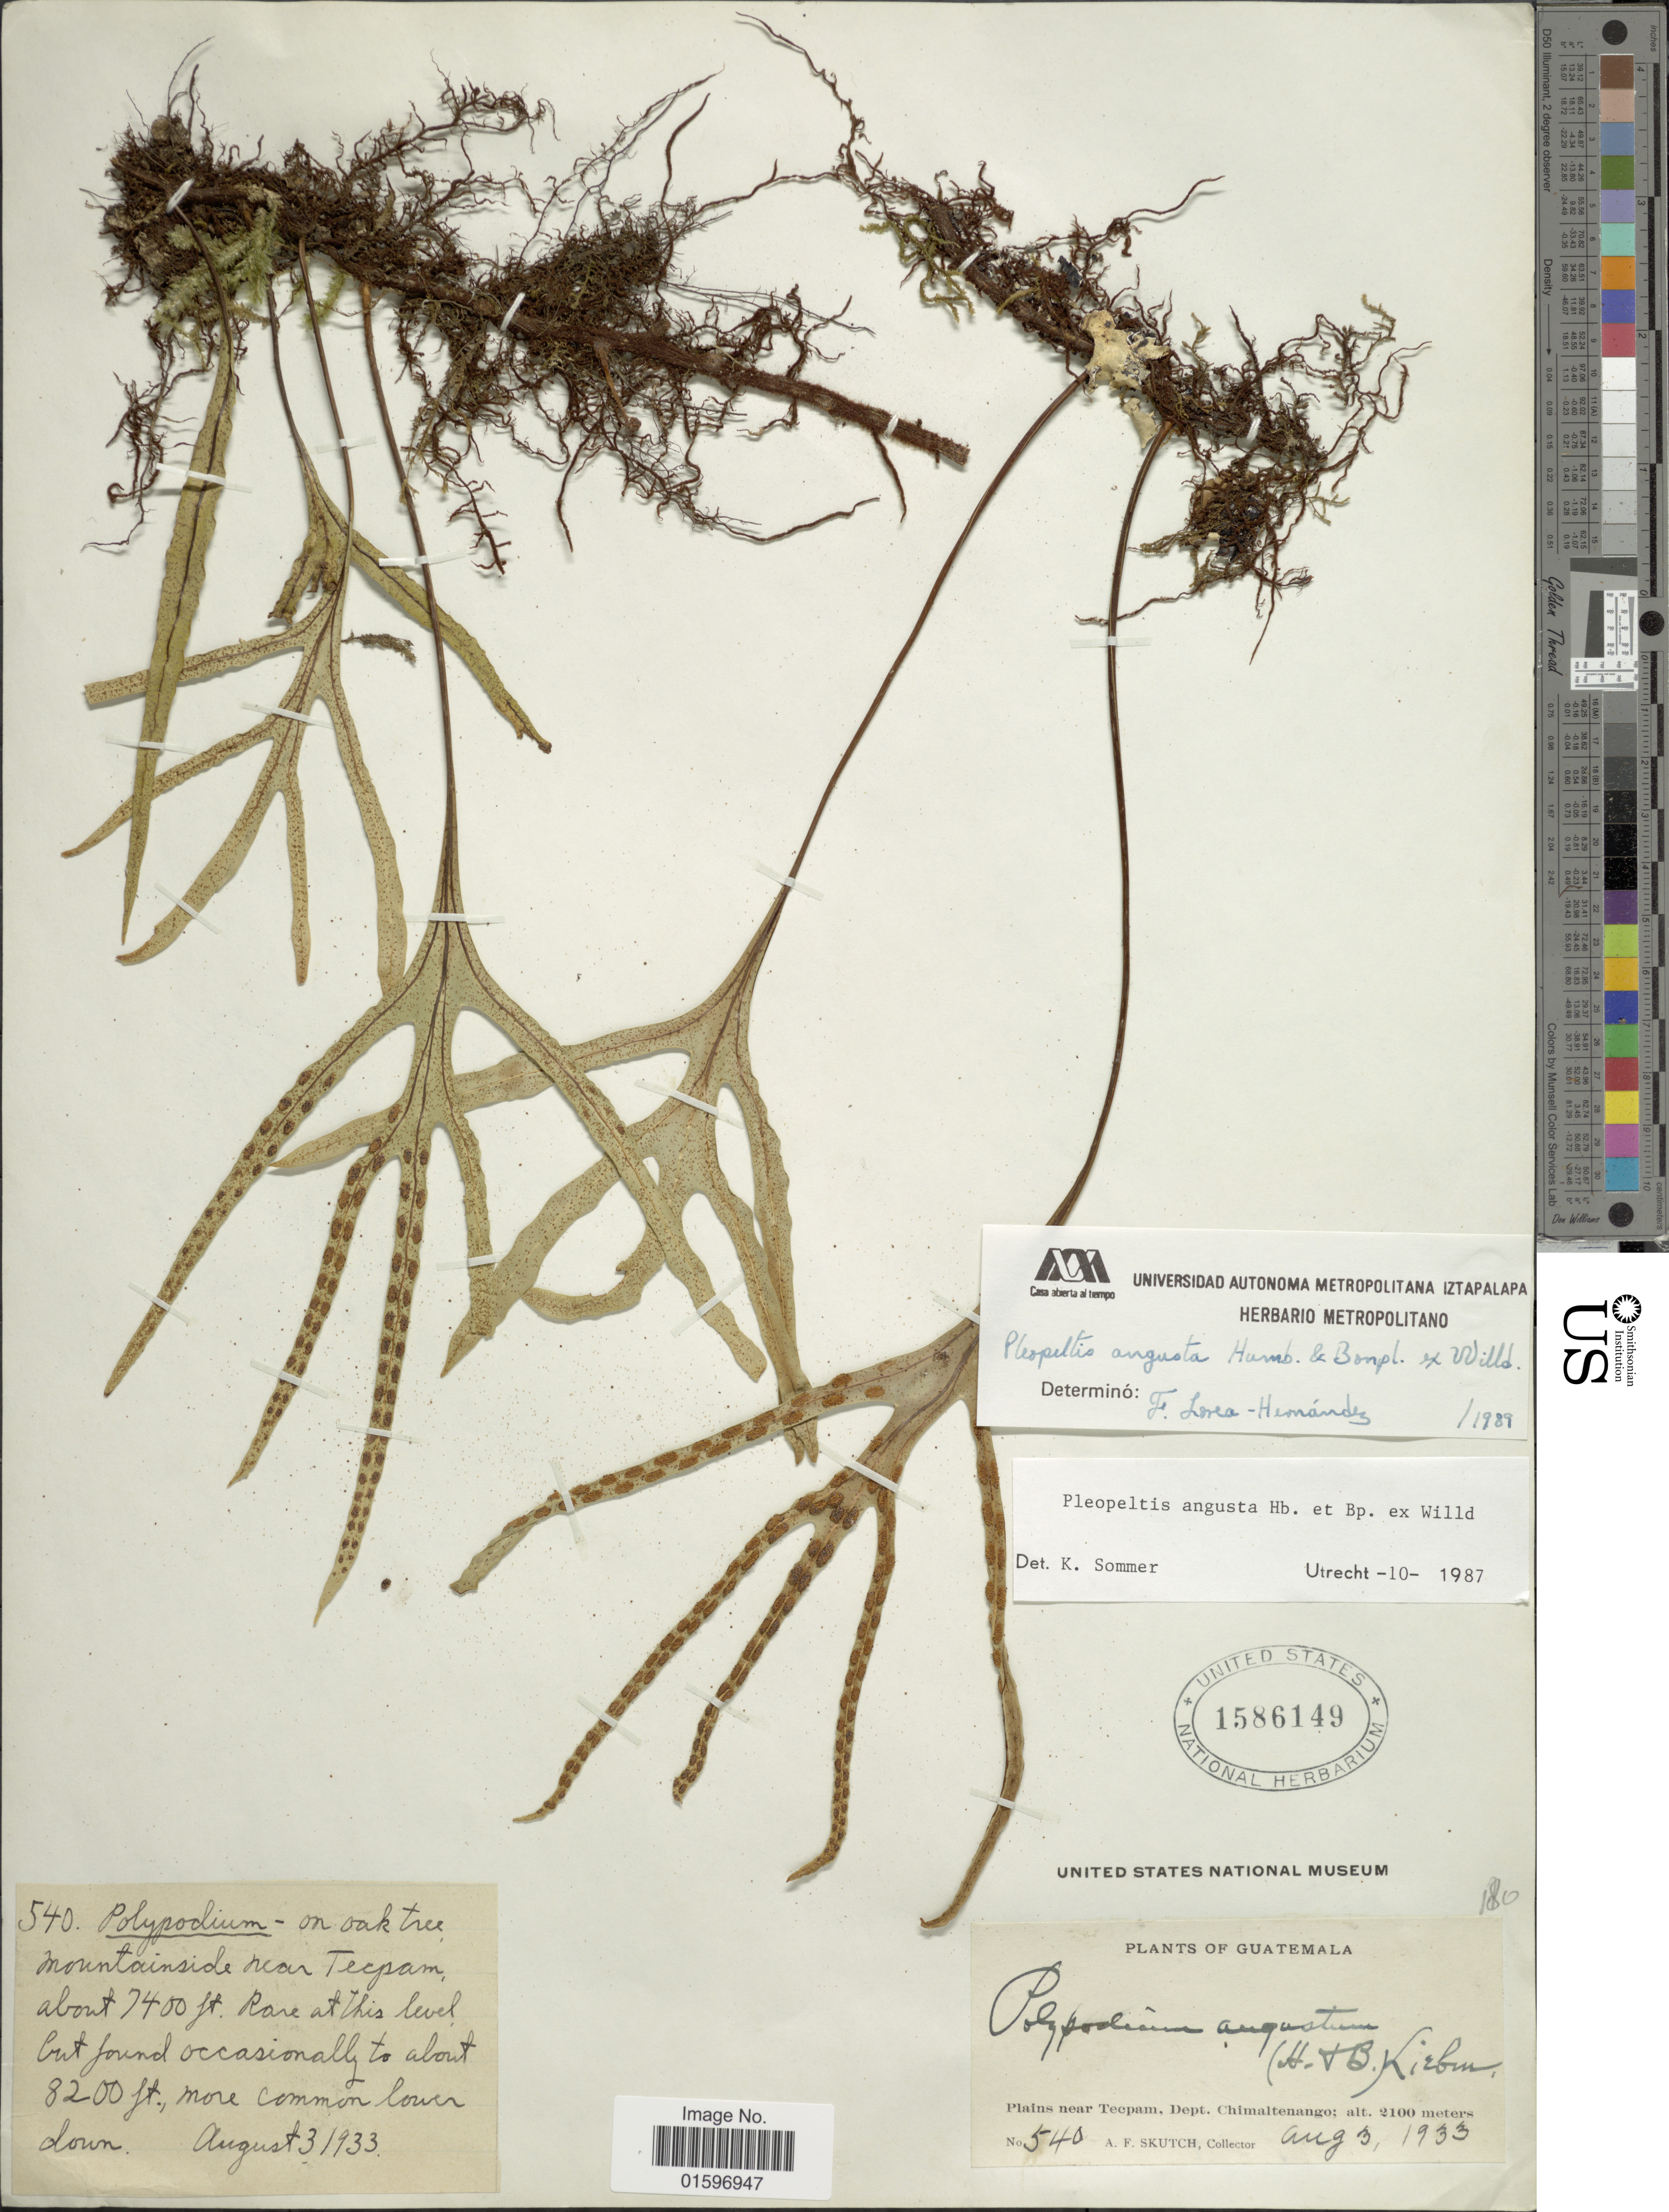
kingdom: Plantae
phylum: Tracheophyta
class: Polypodiopsida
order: Polypodiales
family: Polypodiaceae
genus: Pleopeltis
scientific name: Pleopeltis angusta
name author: Humb. & Bonap. ex Willd.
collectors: A. F. Skutch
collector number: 540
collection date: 1933-08-03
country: Guatemala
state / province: Chimaltenango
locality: Plains near Tecpam, Dept. Chimaltenango.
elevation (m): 2100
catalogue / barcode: US 1586149